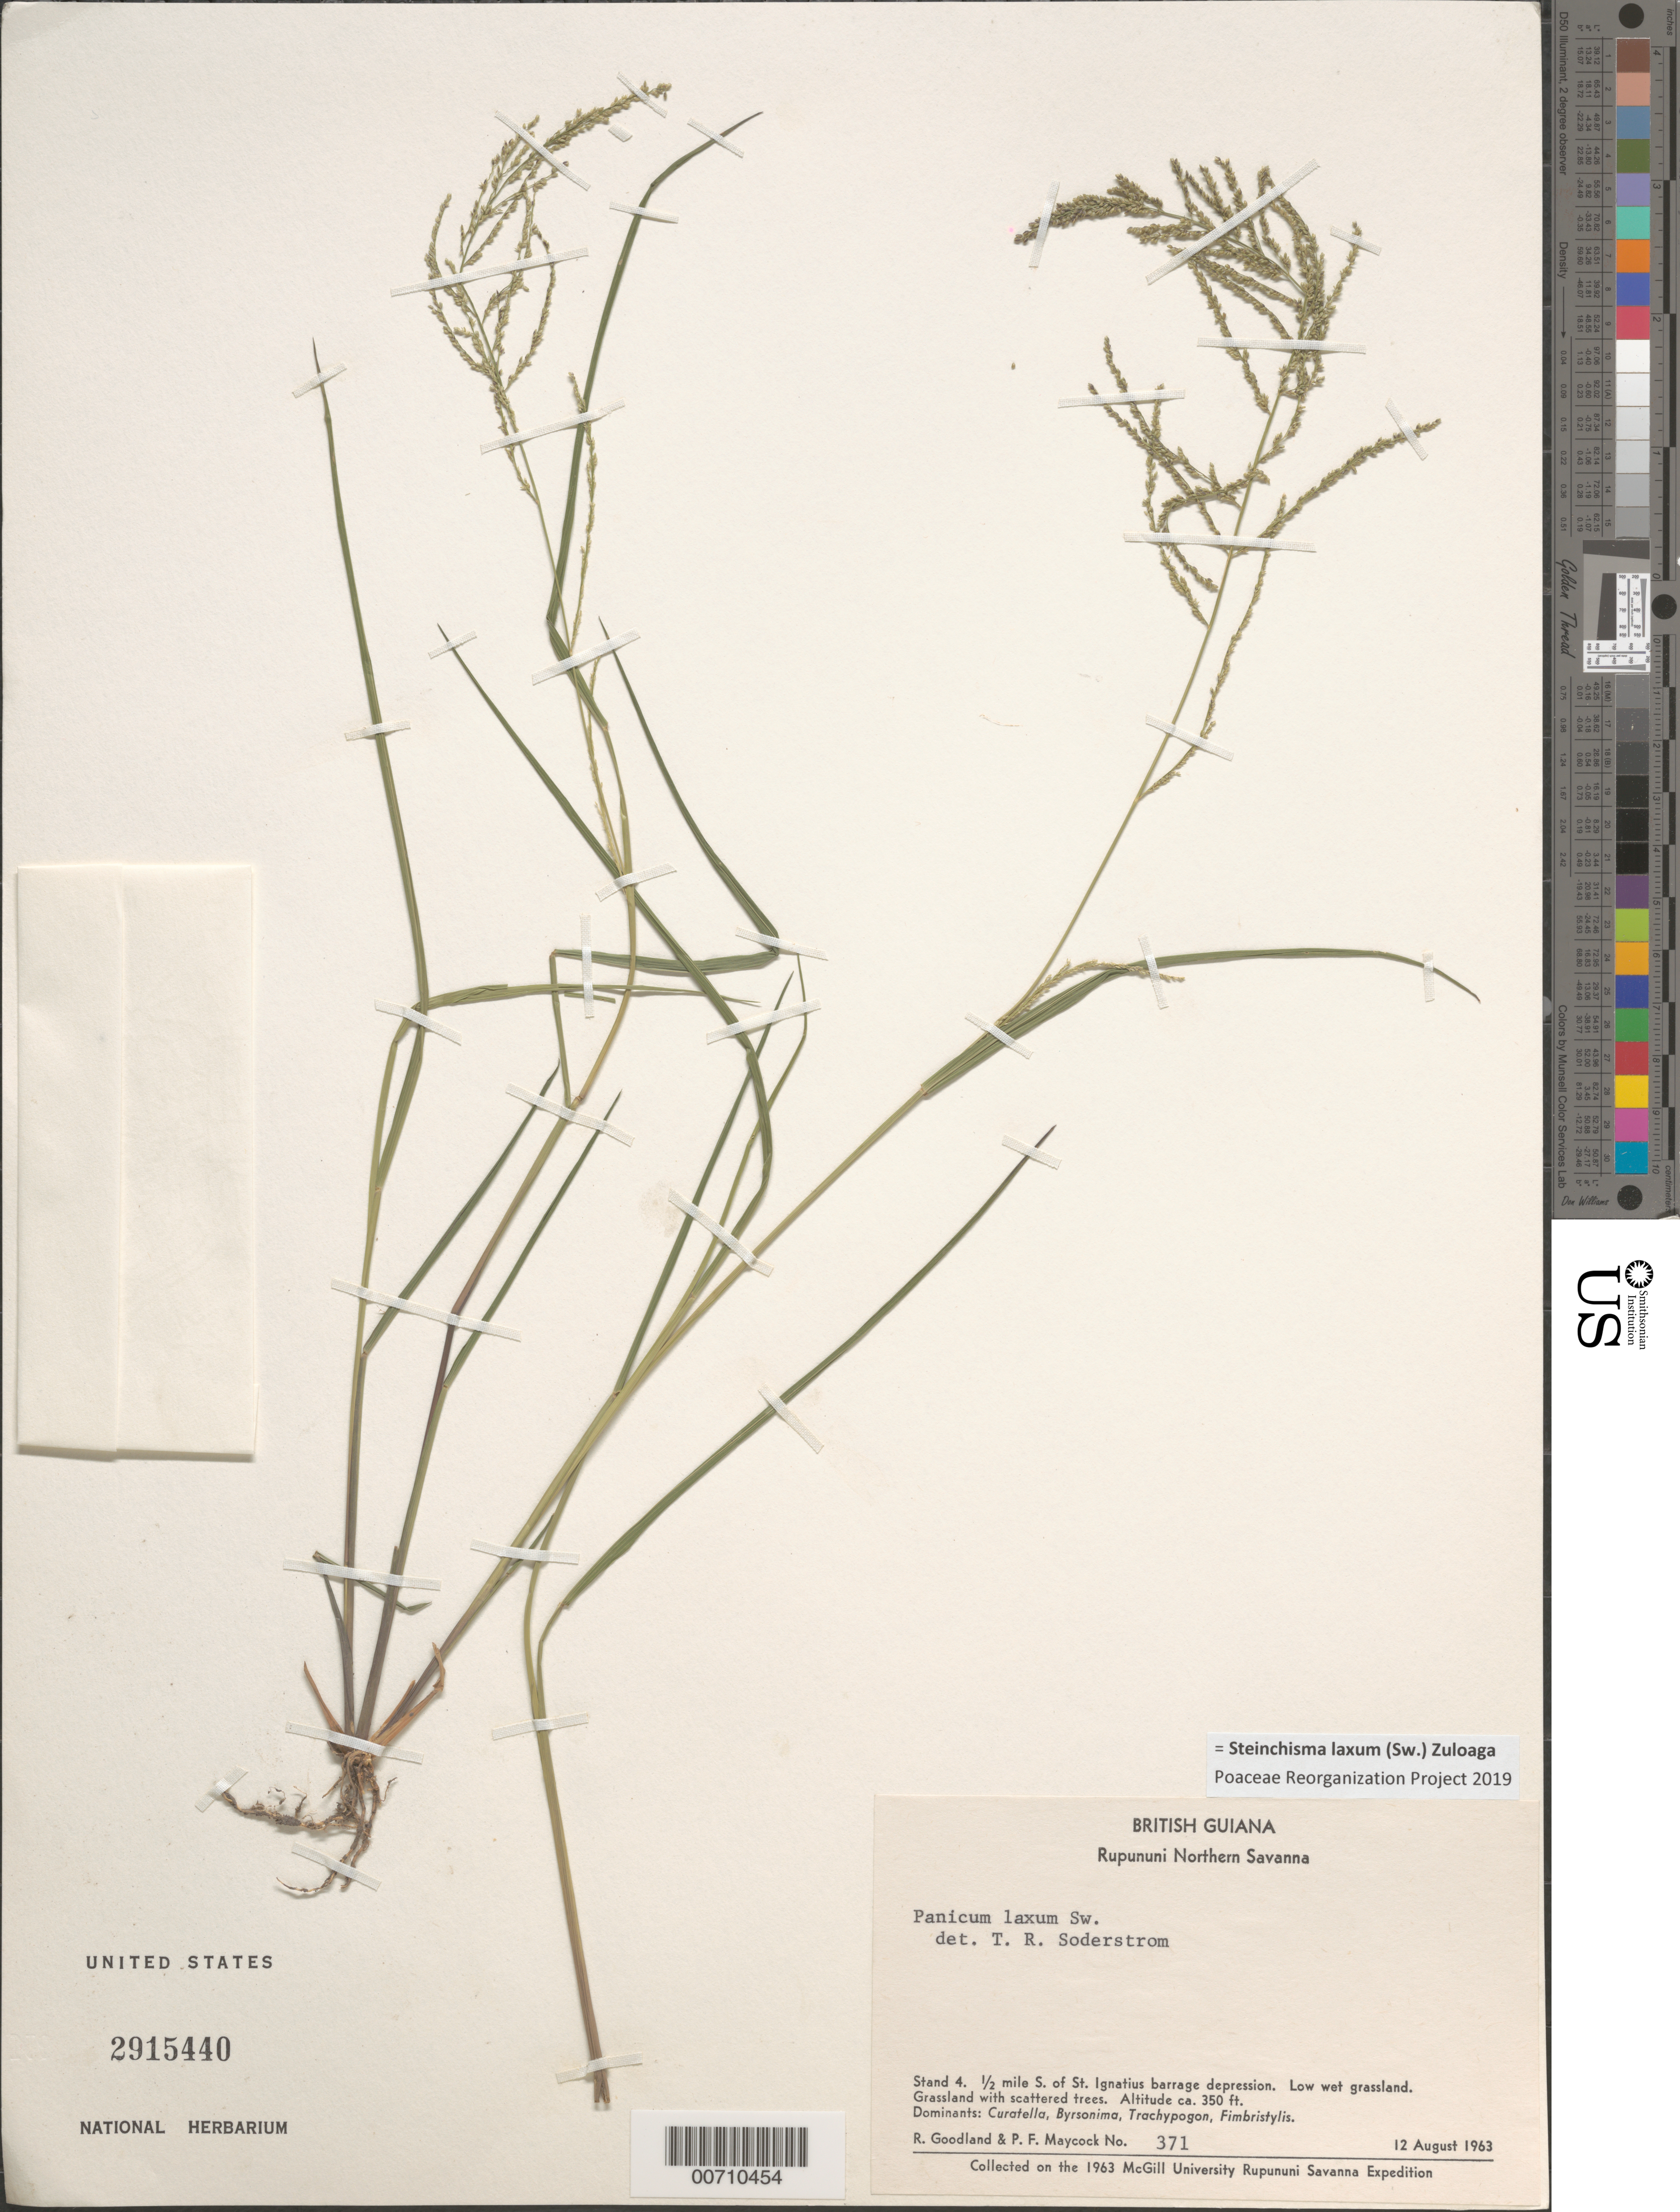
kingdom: Plantae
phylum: Tracheophyta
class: Liliopsida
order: Poales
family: Poaceae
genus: Panicum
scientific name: Panicum laxum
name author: Sw.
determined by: Soderstrom, T. R.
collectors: R. Goodland & P. Maycock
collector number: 371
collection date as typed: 12-Aug-63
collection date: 1963-08-12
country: Guyana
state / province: U. Takutu-U. Essequibo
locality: Rupununi Northern Savanna, St. Ignatius, 0.5 mi. S of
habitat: Barrage depression. Low, wet. Grassland with scattered trees. Dominants: Curatella, Byrsonima, Trachypogon, Fimbristylis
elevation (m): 107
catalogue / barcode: US 2915440